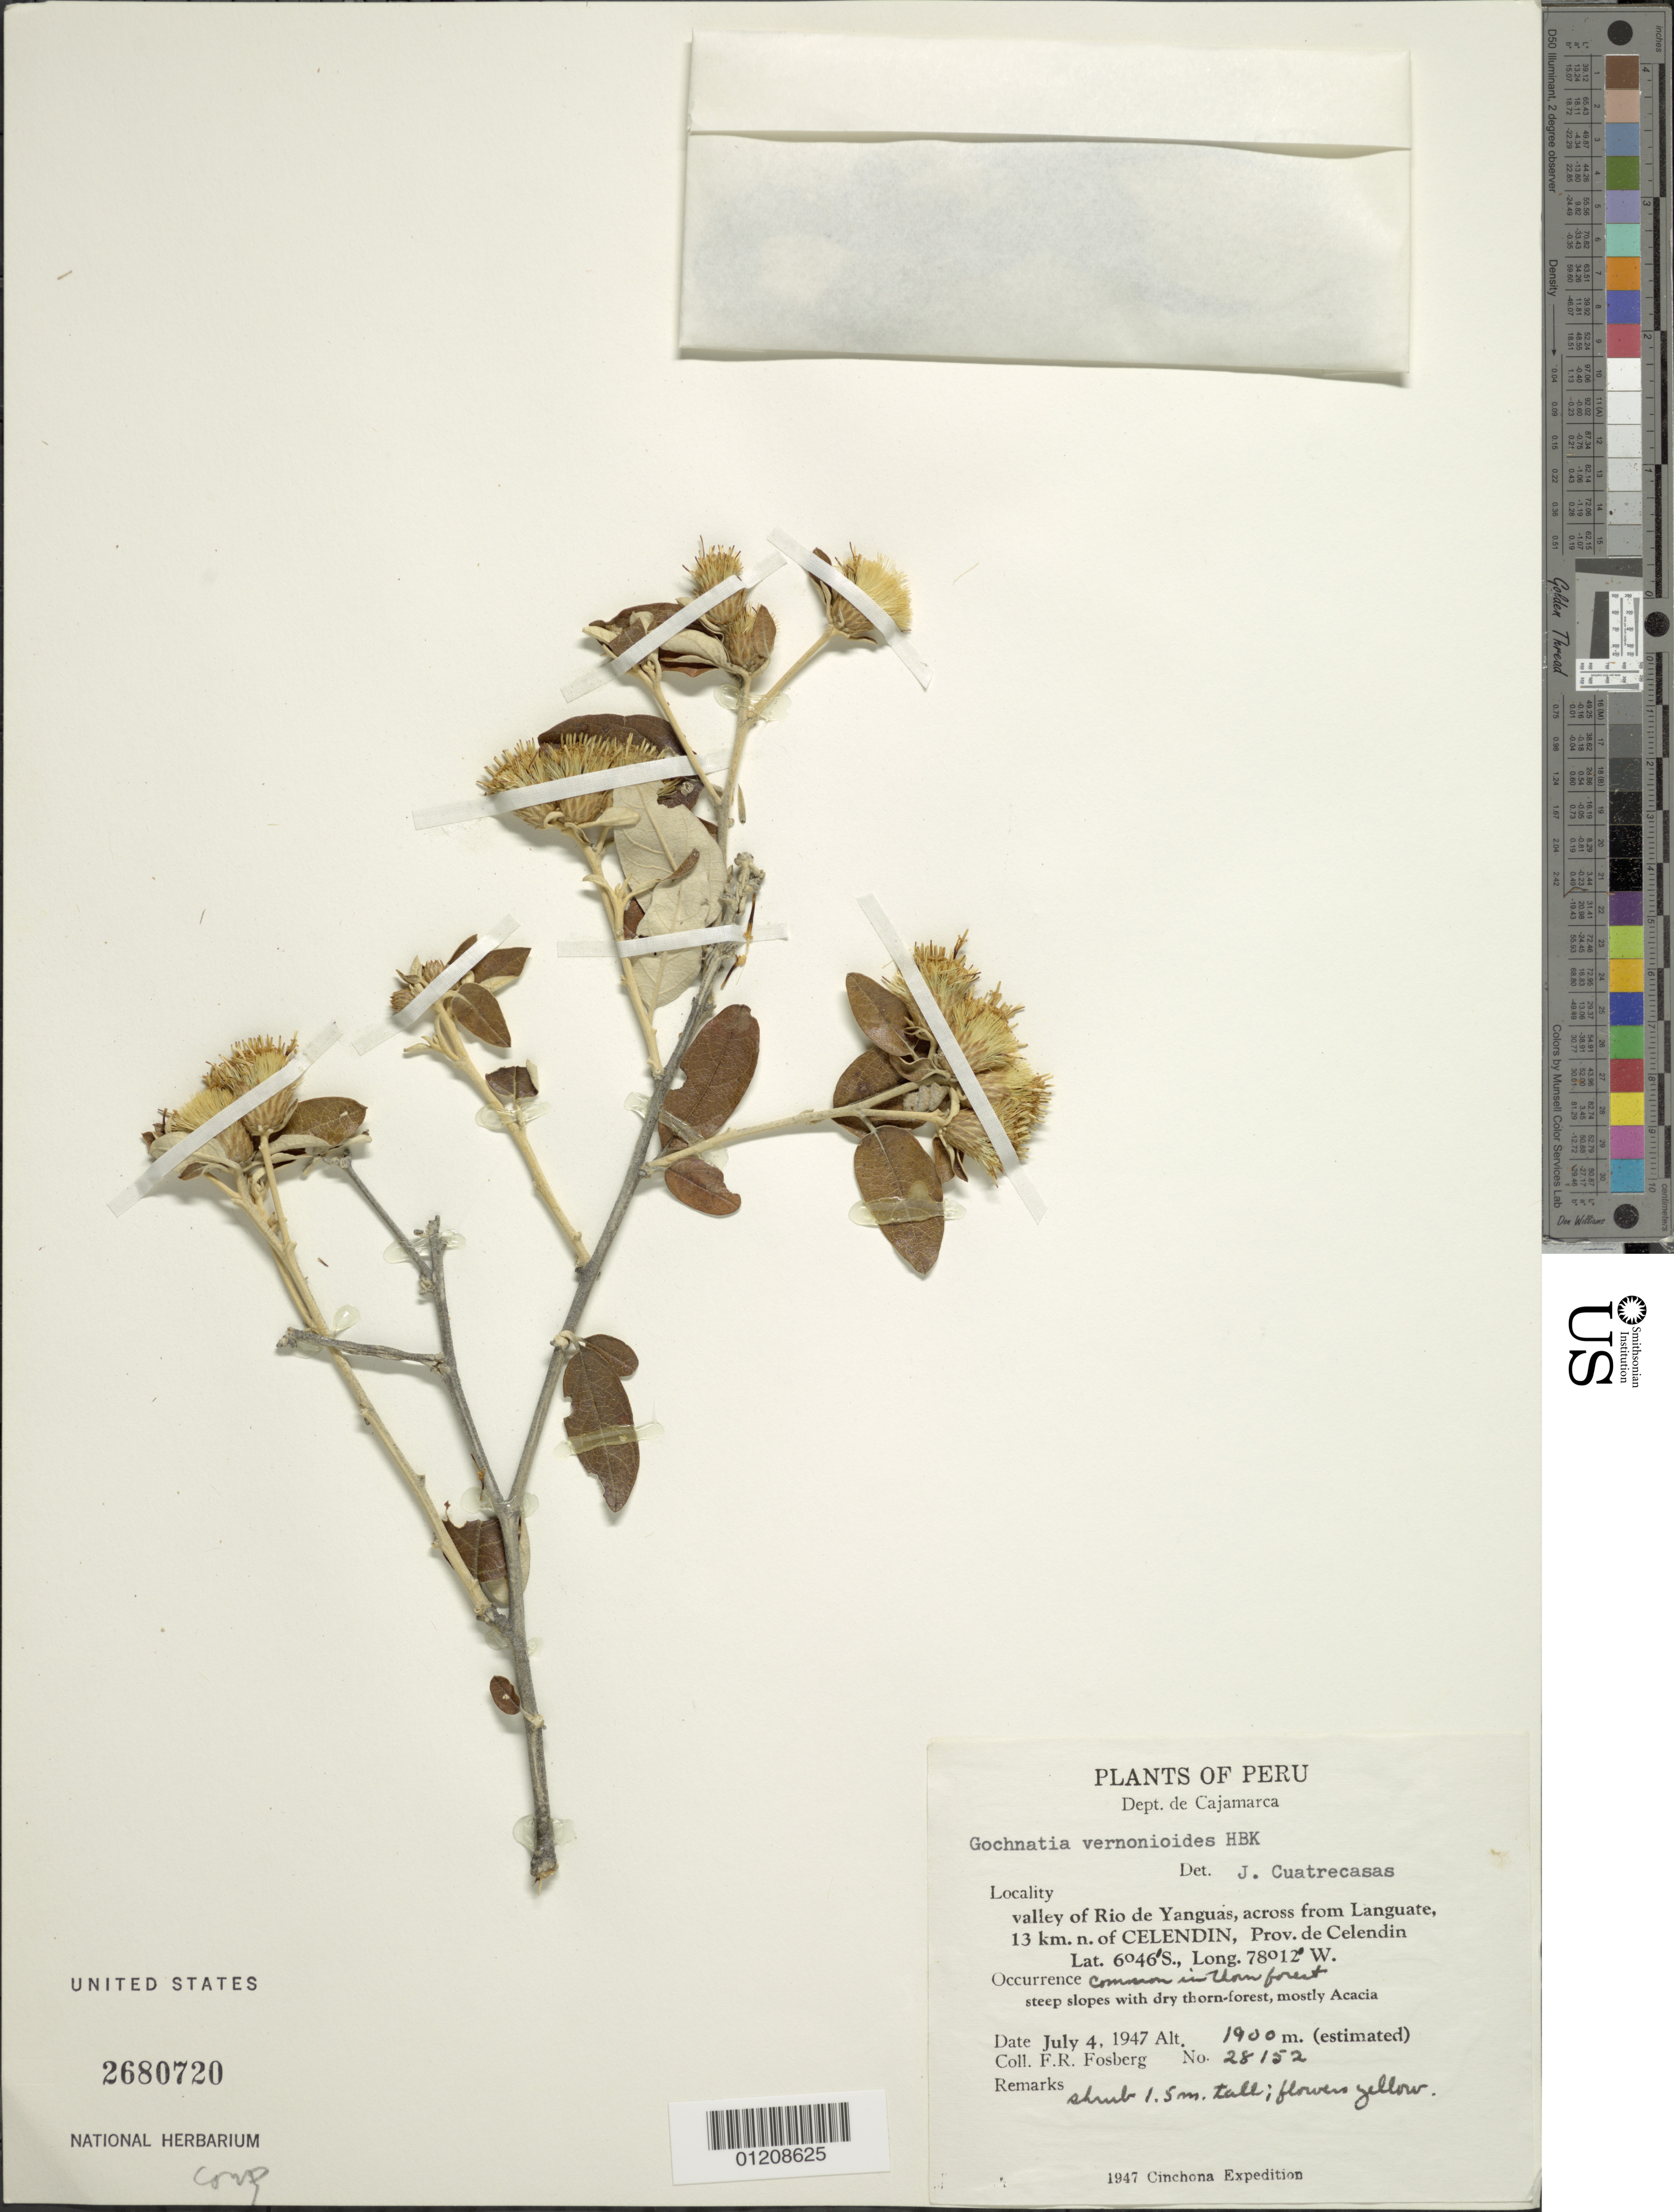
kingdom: Plantae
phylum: Tracheophyta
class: Magnoliopsida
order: Asterales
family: Asteraceae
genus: Gochnatia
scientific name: Gochnatia vernonioides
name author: Kunth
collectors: F. R. Fosberg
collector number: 28152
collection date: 1947-07-04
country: Peru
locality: Valley of Rio de Yanguas, across from Languate, 13km N of Celendin, Prov. De Celendin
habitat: common in thorn-forest; steep slopes with dry thorn-forest, mostly Acacia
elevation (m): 1900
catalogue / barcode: US 2680720